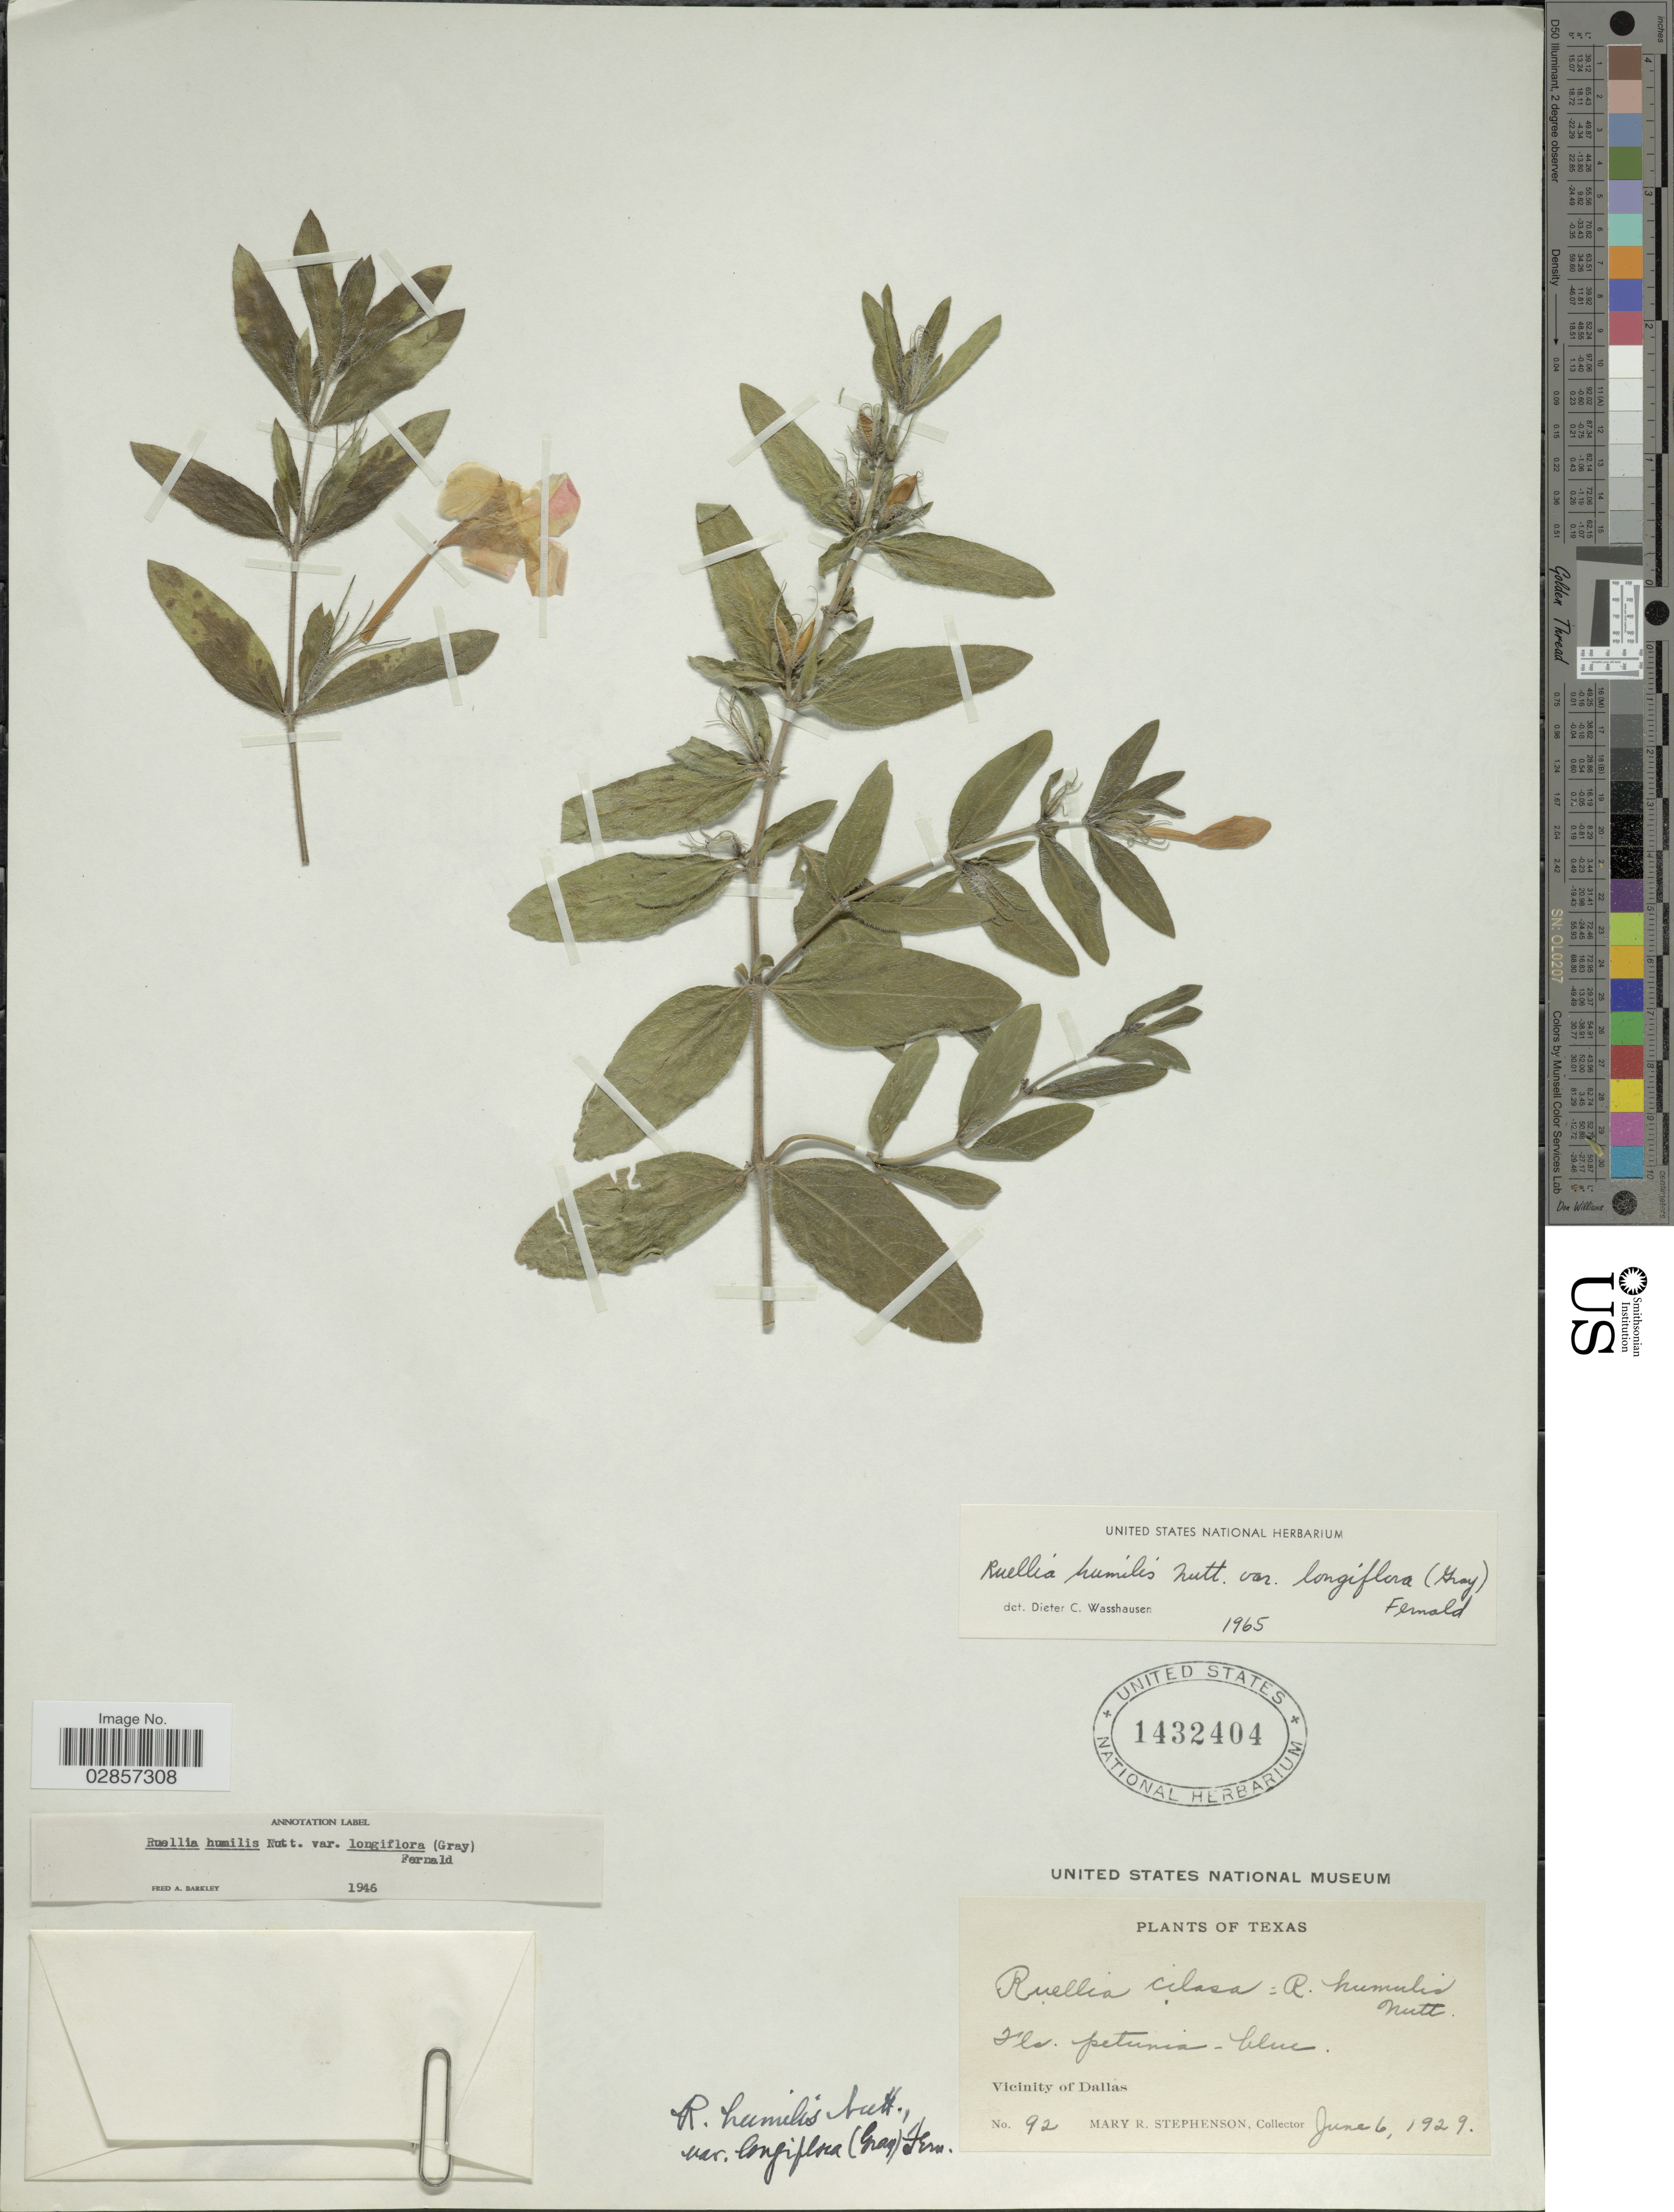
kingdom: Plantae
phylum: Tracheophyta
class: Magnoliopsida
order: Lamiales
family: Acanthaceae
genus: Ruellia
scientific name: Ruellia humilis var. longiflora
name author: (A. Gray) Fernald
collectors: M. Stephenson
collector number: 92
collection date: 1929-06-06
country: United States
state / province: Texas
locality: Vicinity of Dallas.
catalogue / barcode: US 1432404